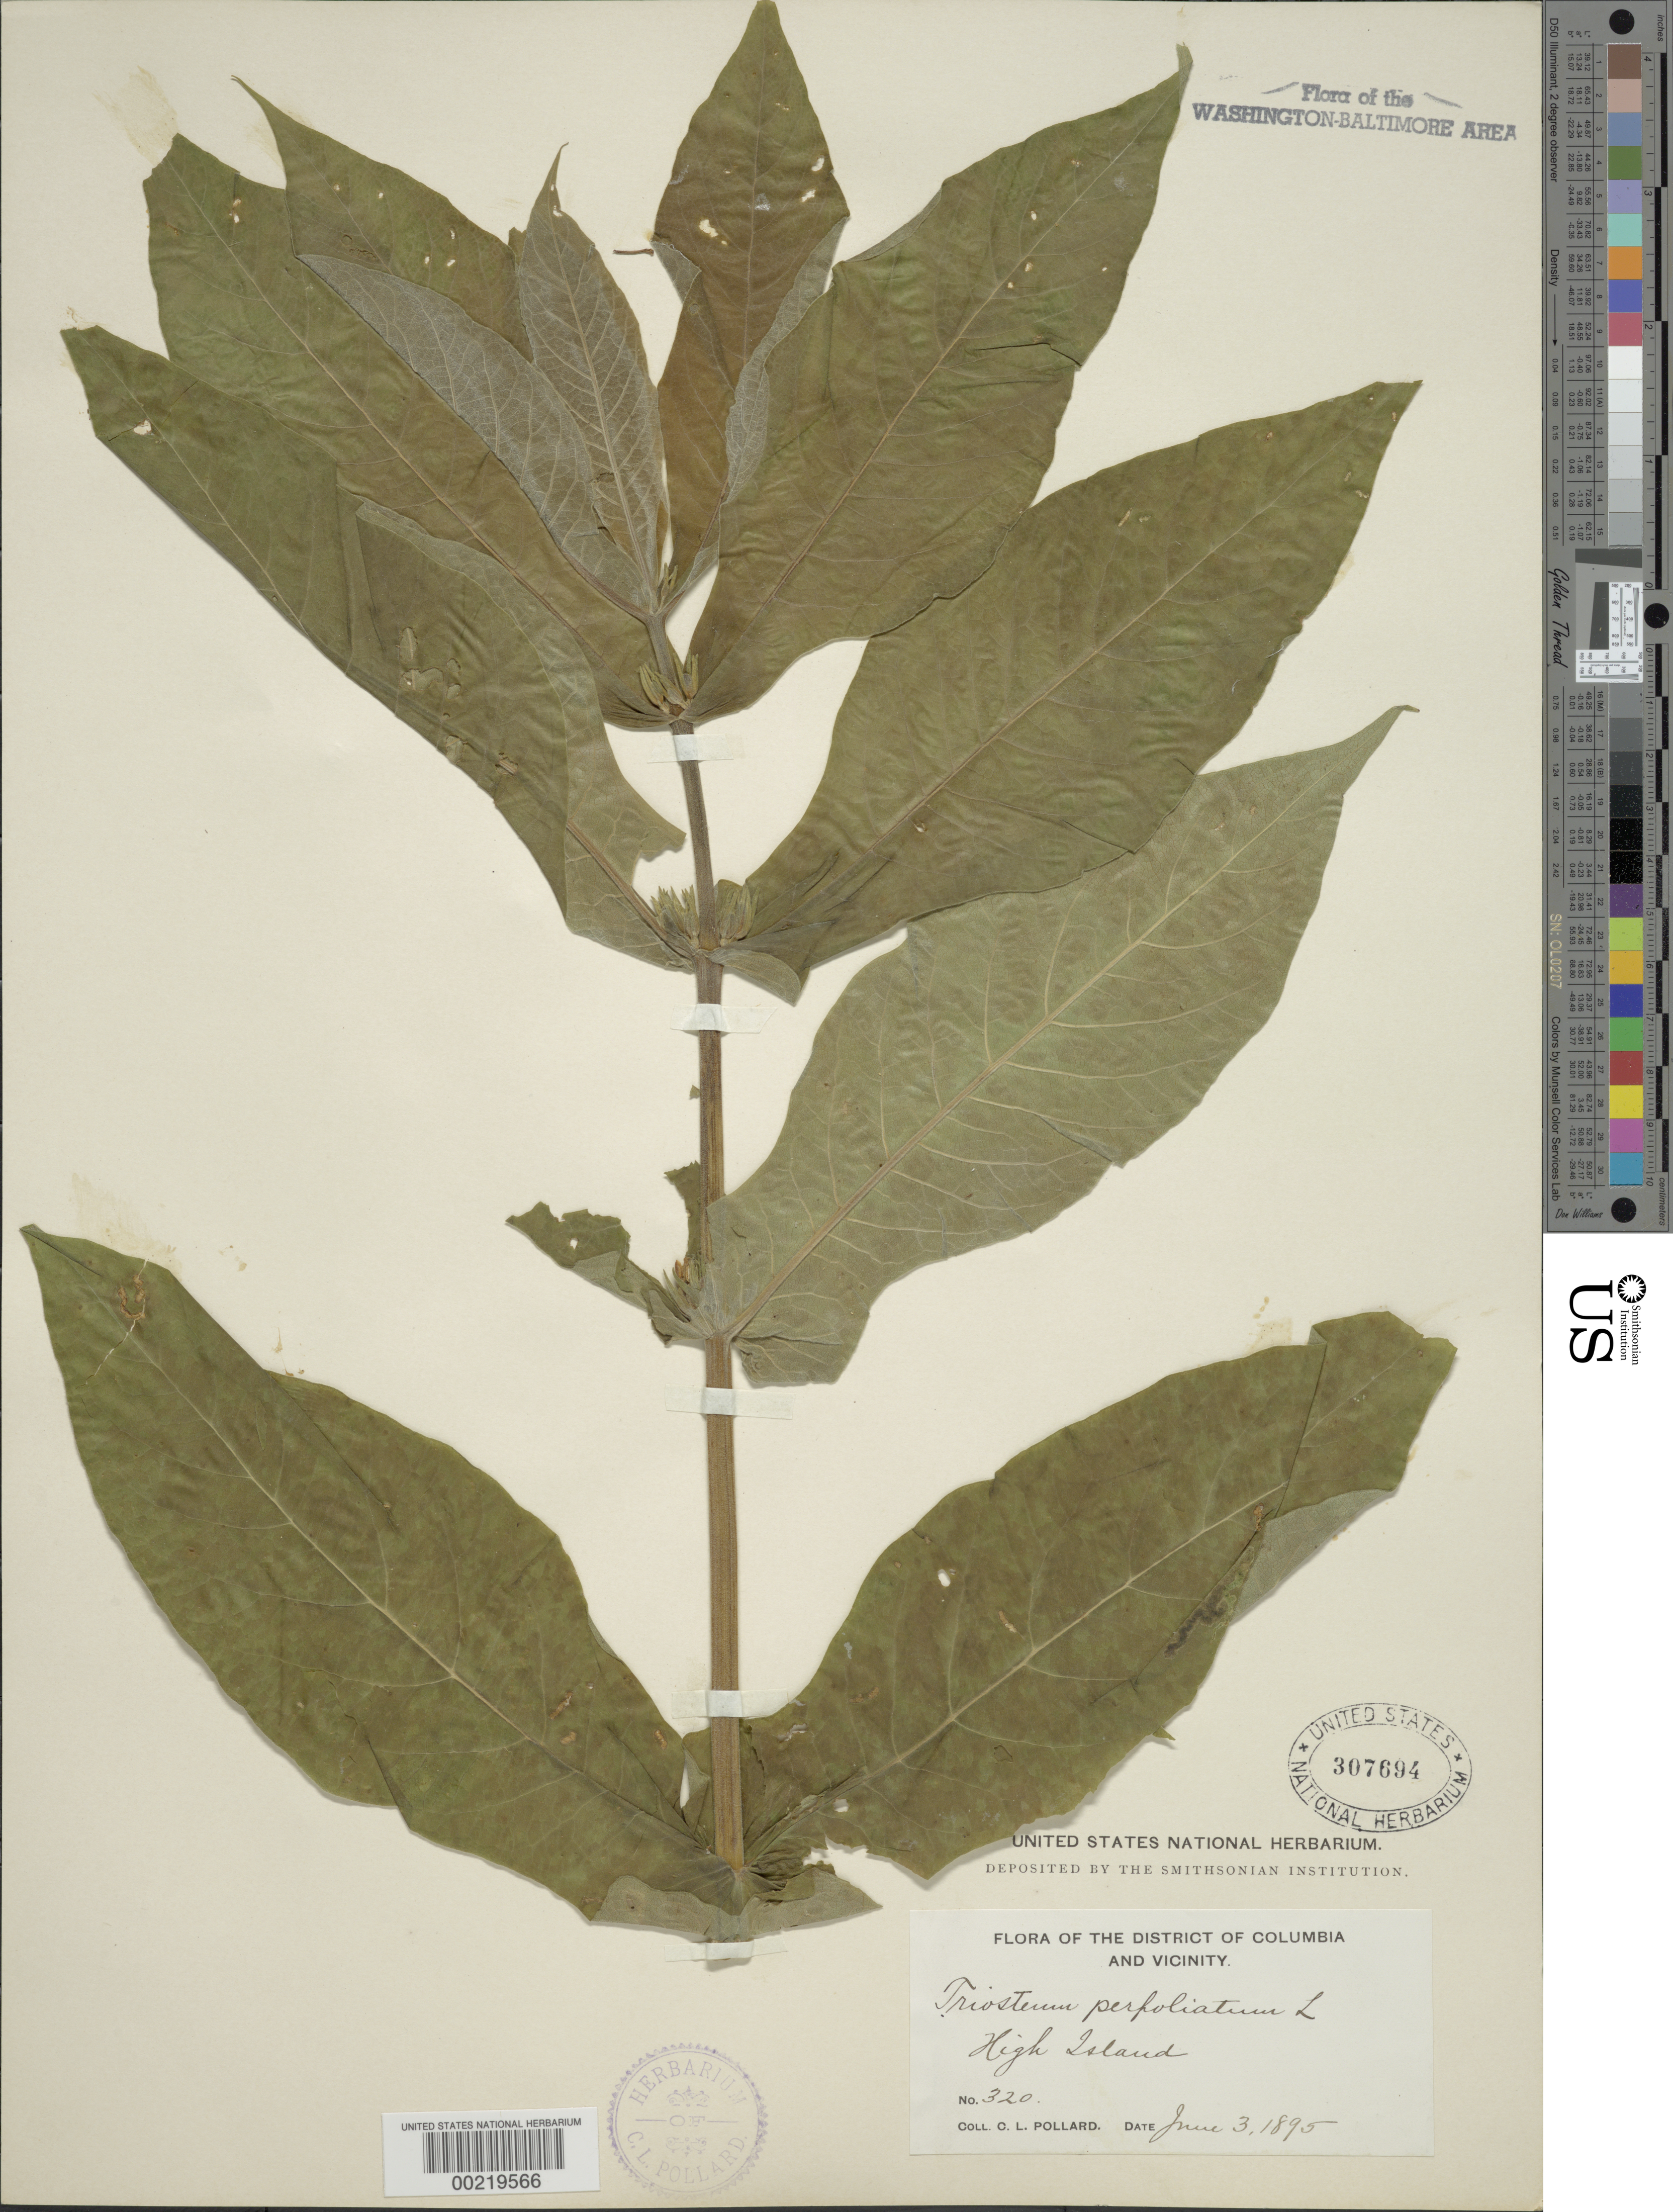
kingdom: Plantae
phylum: Tracheophyta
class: Magnoliopsida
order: Dipsacales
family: Caprifoliaceae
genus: Triosteum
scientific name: Triosteum perfoliatum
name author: L.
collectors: C. L. Pollard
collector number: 320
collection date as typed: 03 Jun 1895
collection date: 1895-06-03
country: United States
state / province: Maryland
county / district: Montgomery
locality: High Island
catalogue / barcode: US 307694